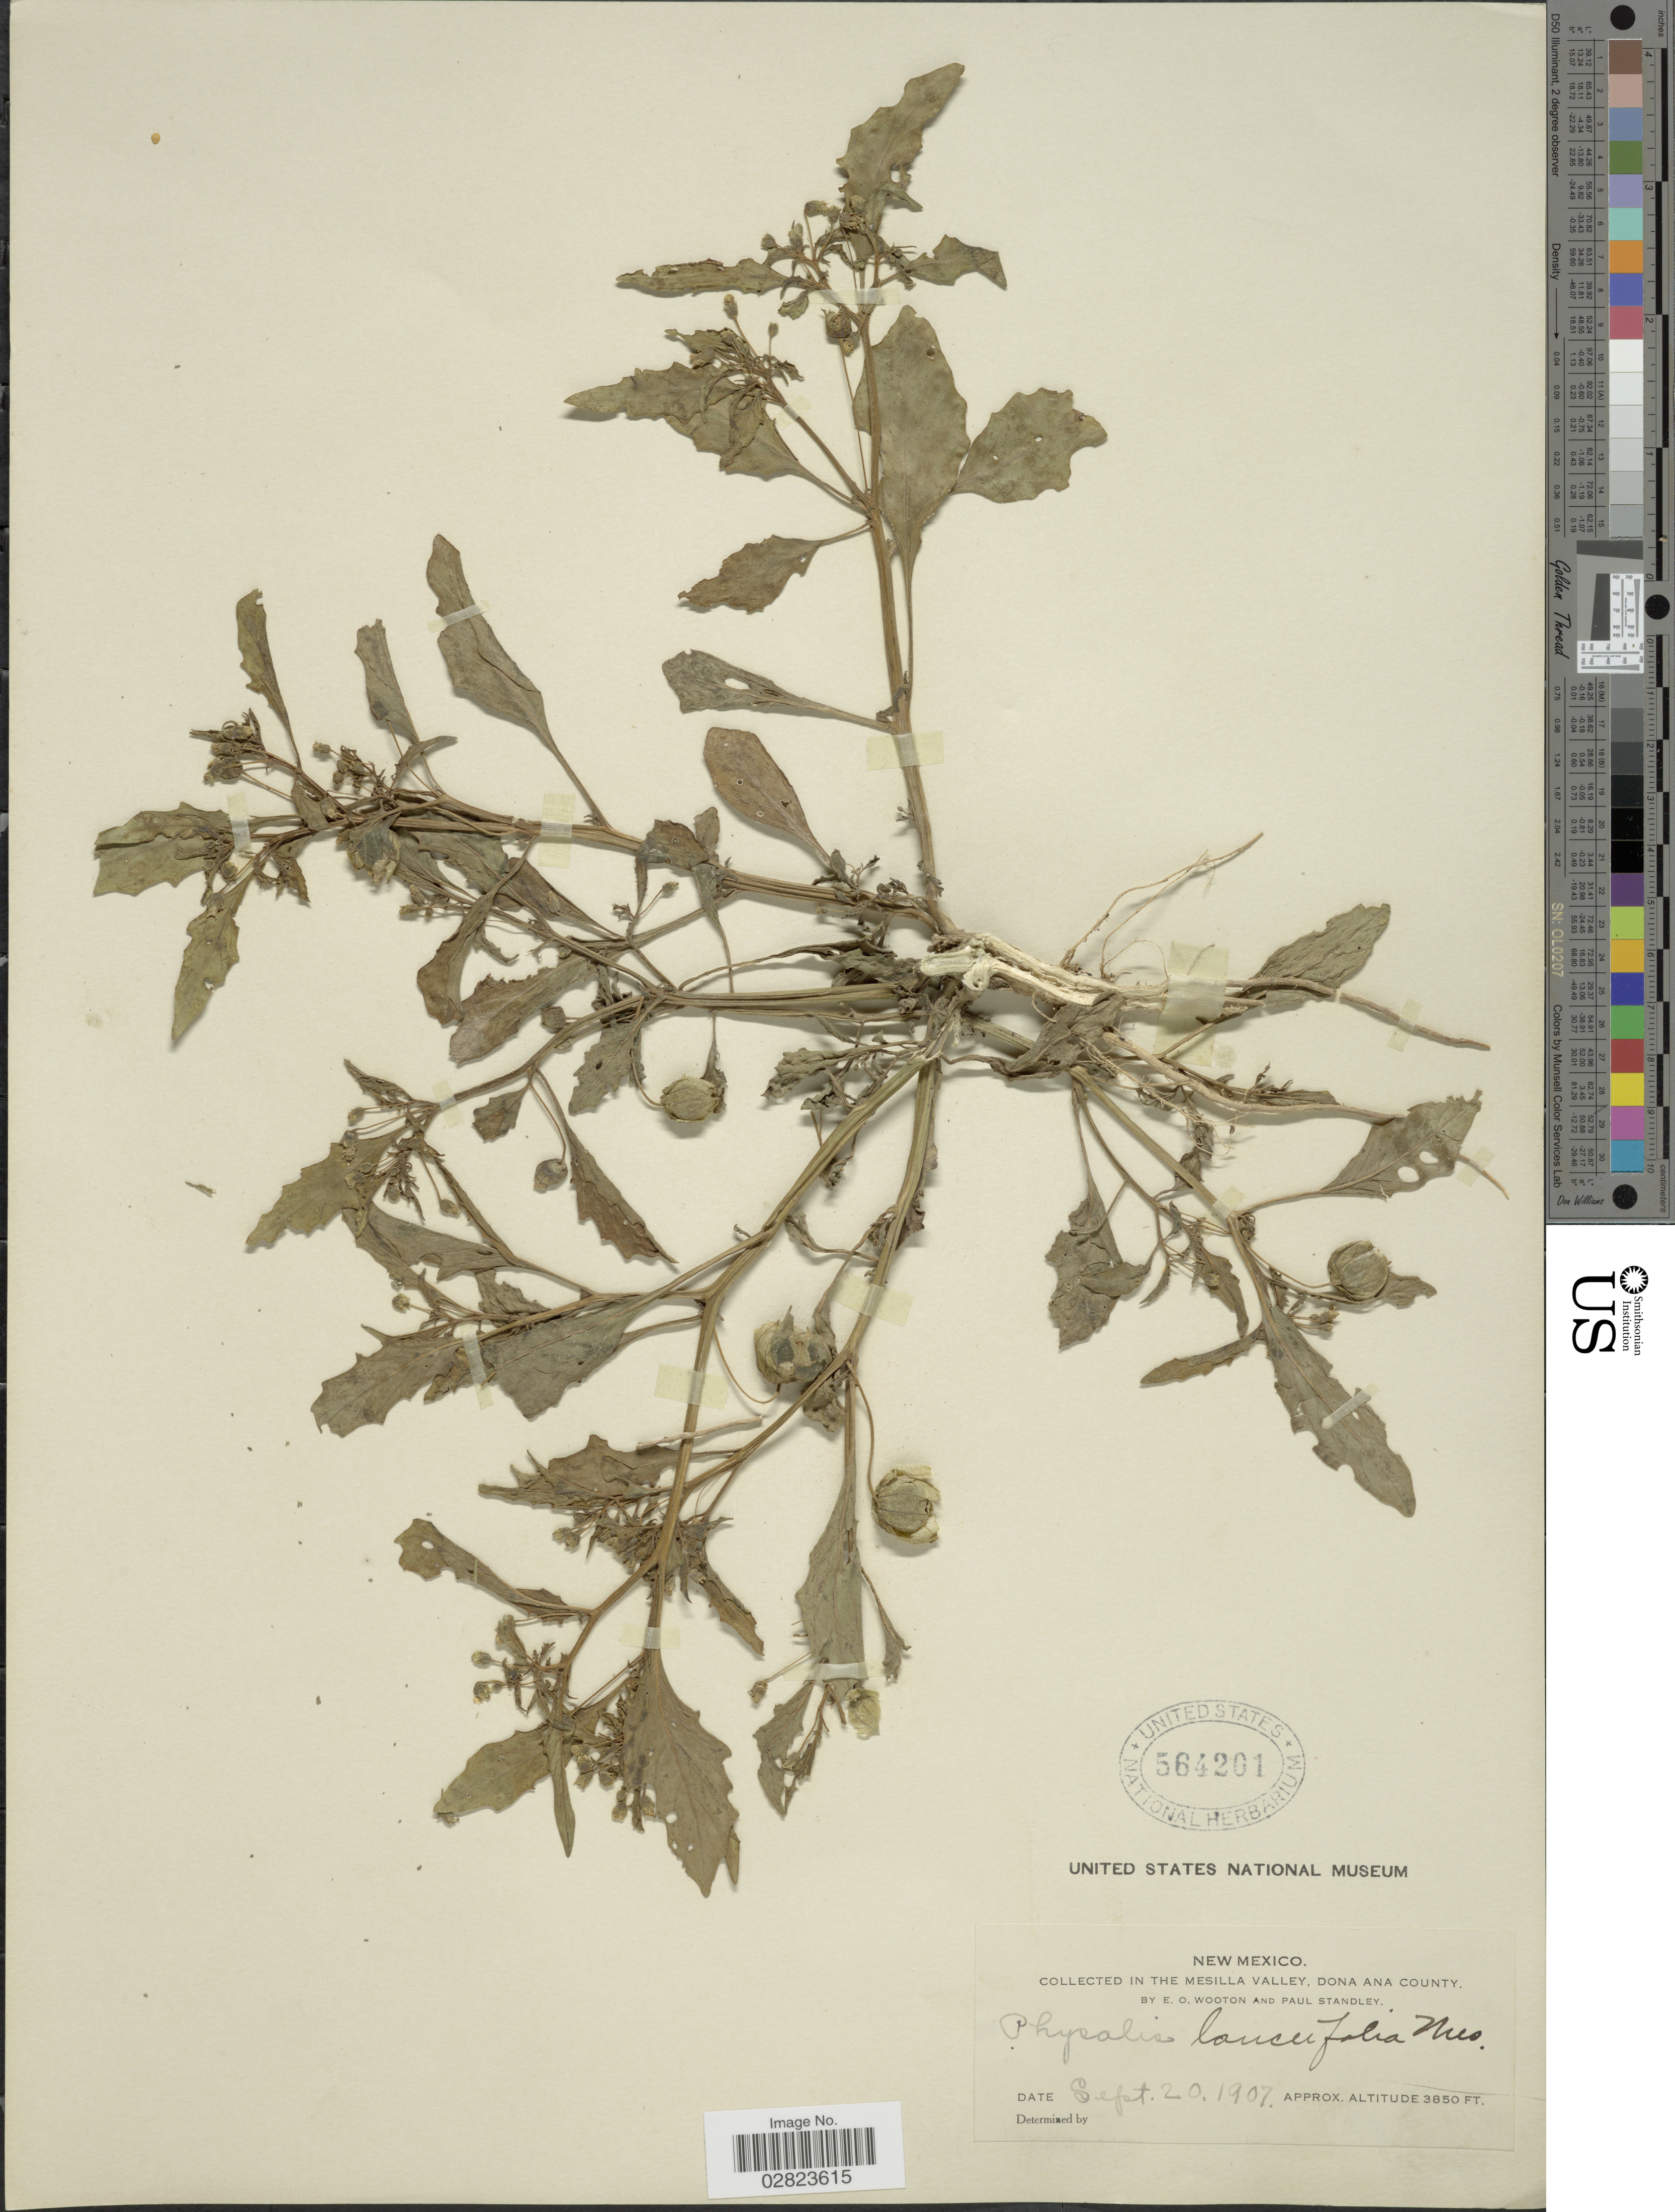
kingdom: Plantae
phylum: Tracheophyta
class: Magnoliopsida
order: Solanales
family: Solanaceae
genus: Physalis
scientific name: Physalis lanceifolia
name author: Nees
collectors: E. O. Wooton & P. C. Standley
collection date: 1907-09-20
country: United States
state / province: New Mexico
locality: The Mesilla Valley, Dona Ana County.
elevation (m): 1173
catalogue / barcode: US 564201